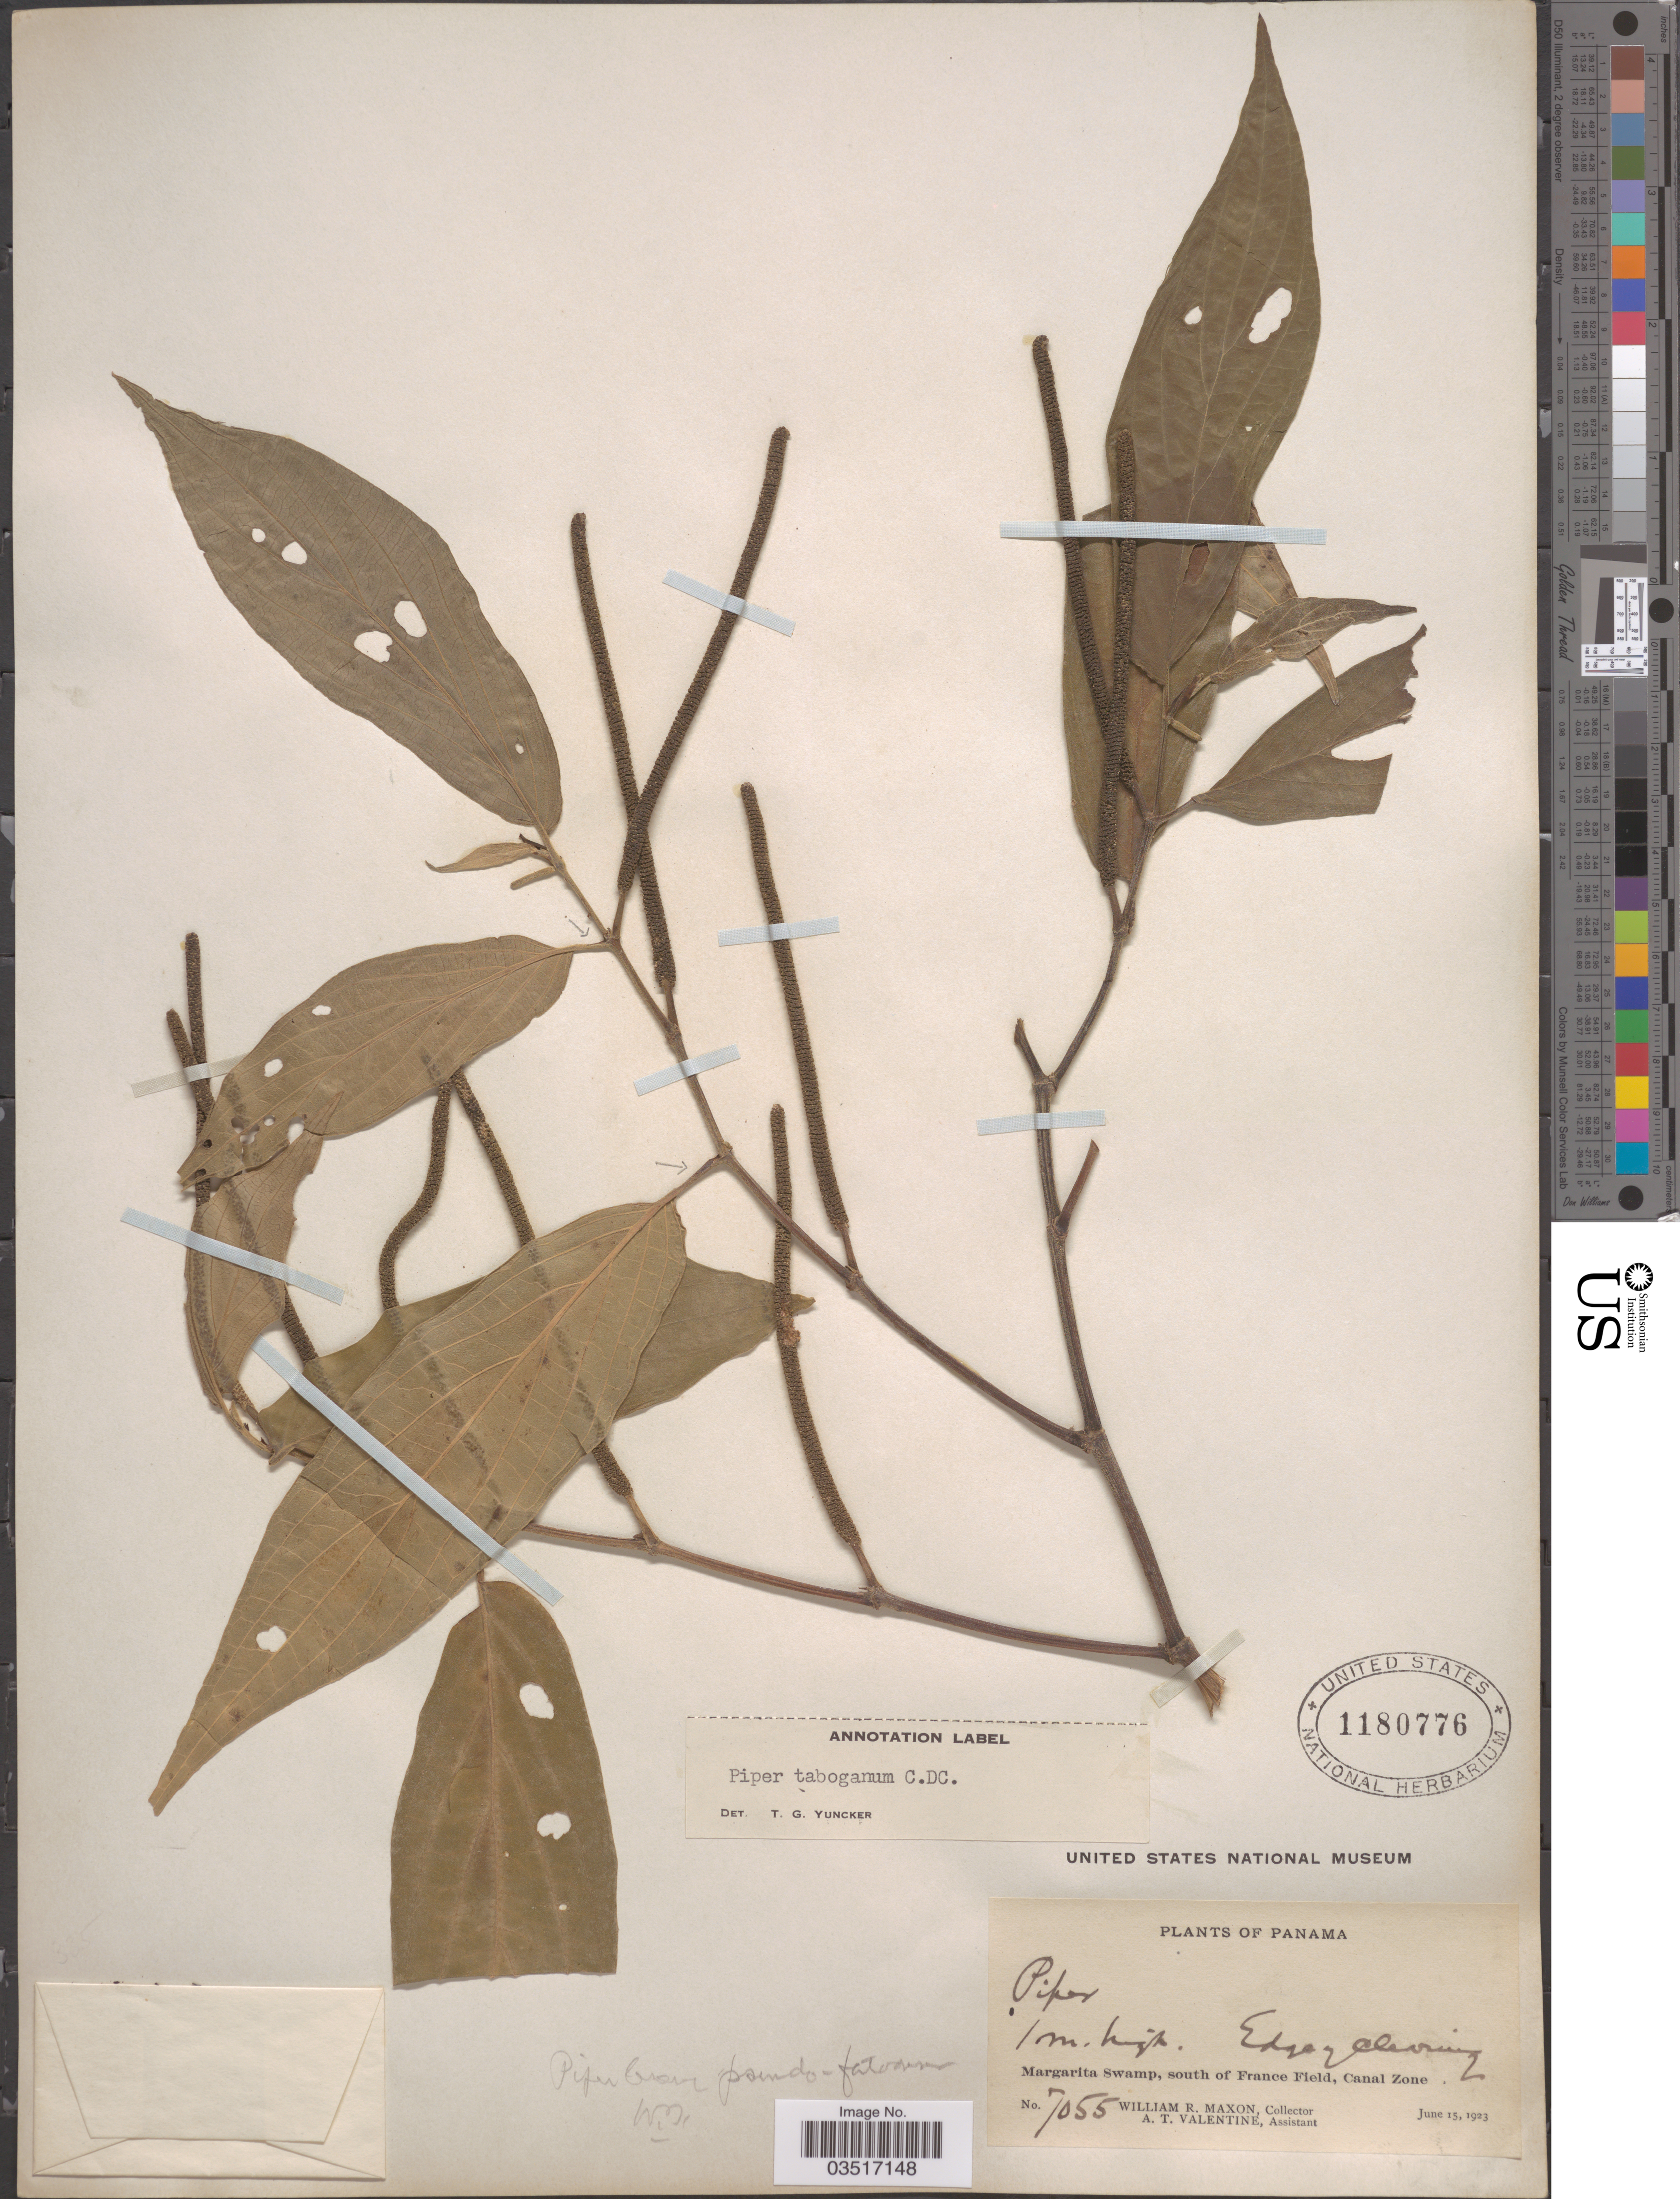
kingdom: Plantae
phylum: Tracheophyta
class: Magnoliopsida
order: Piperales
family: Piperaceae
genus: Piper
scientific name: Piper taboganum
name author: C. DC.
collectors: W. R. Maxon & A. Valentine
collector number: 7055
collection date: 1923-06-15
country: Panama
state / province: Colón / Panamá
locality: Margarita Swamp, south of France Field, Canal Zone.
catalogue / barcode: US 1180776